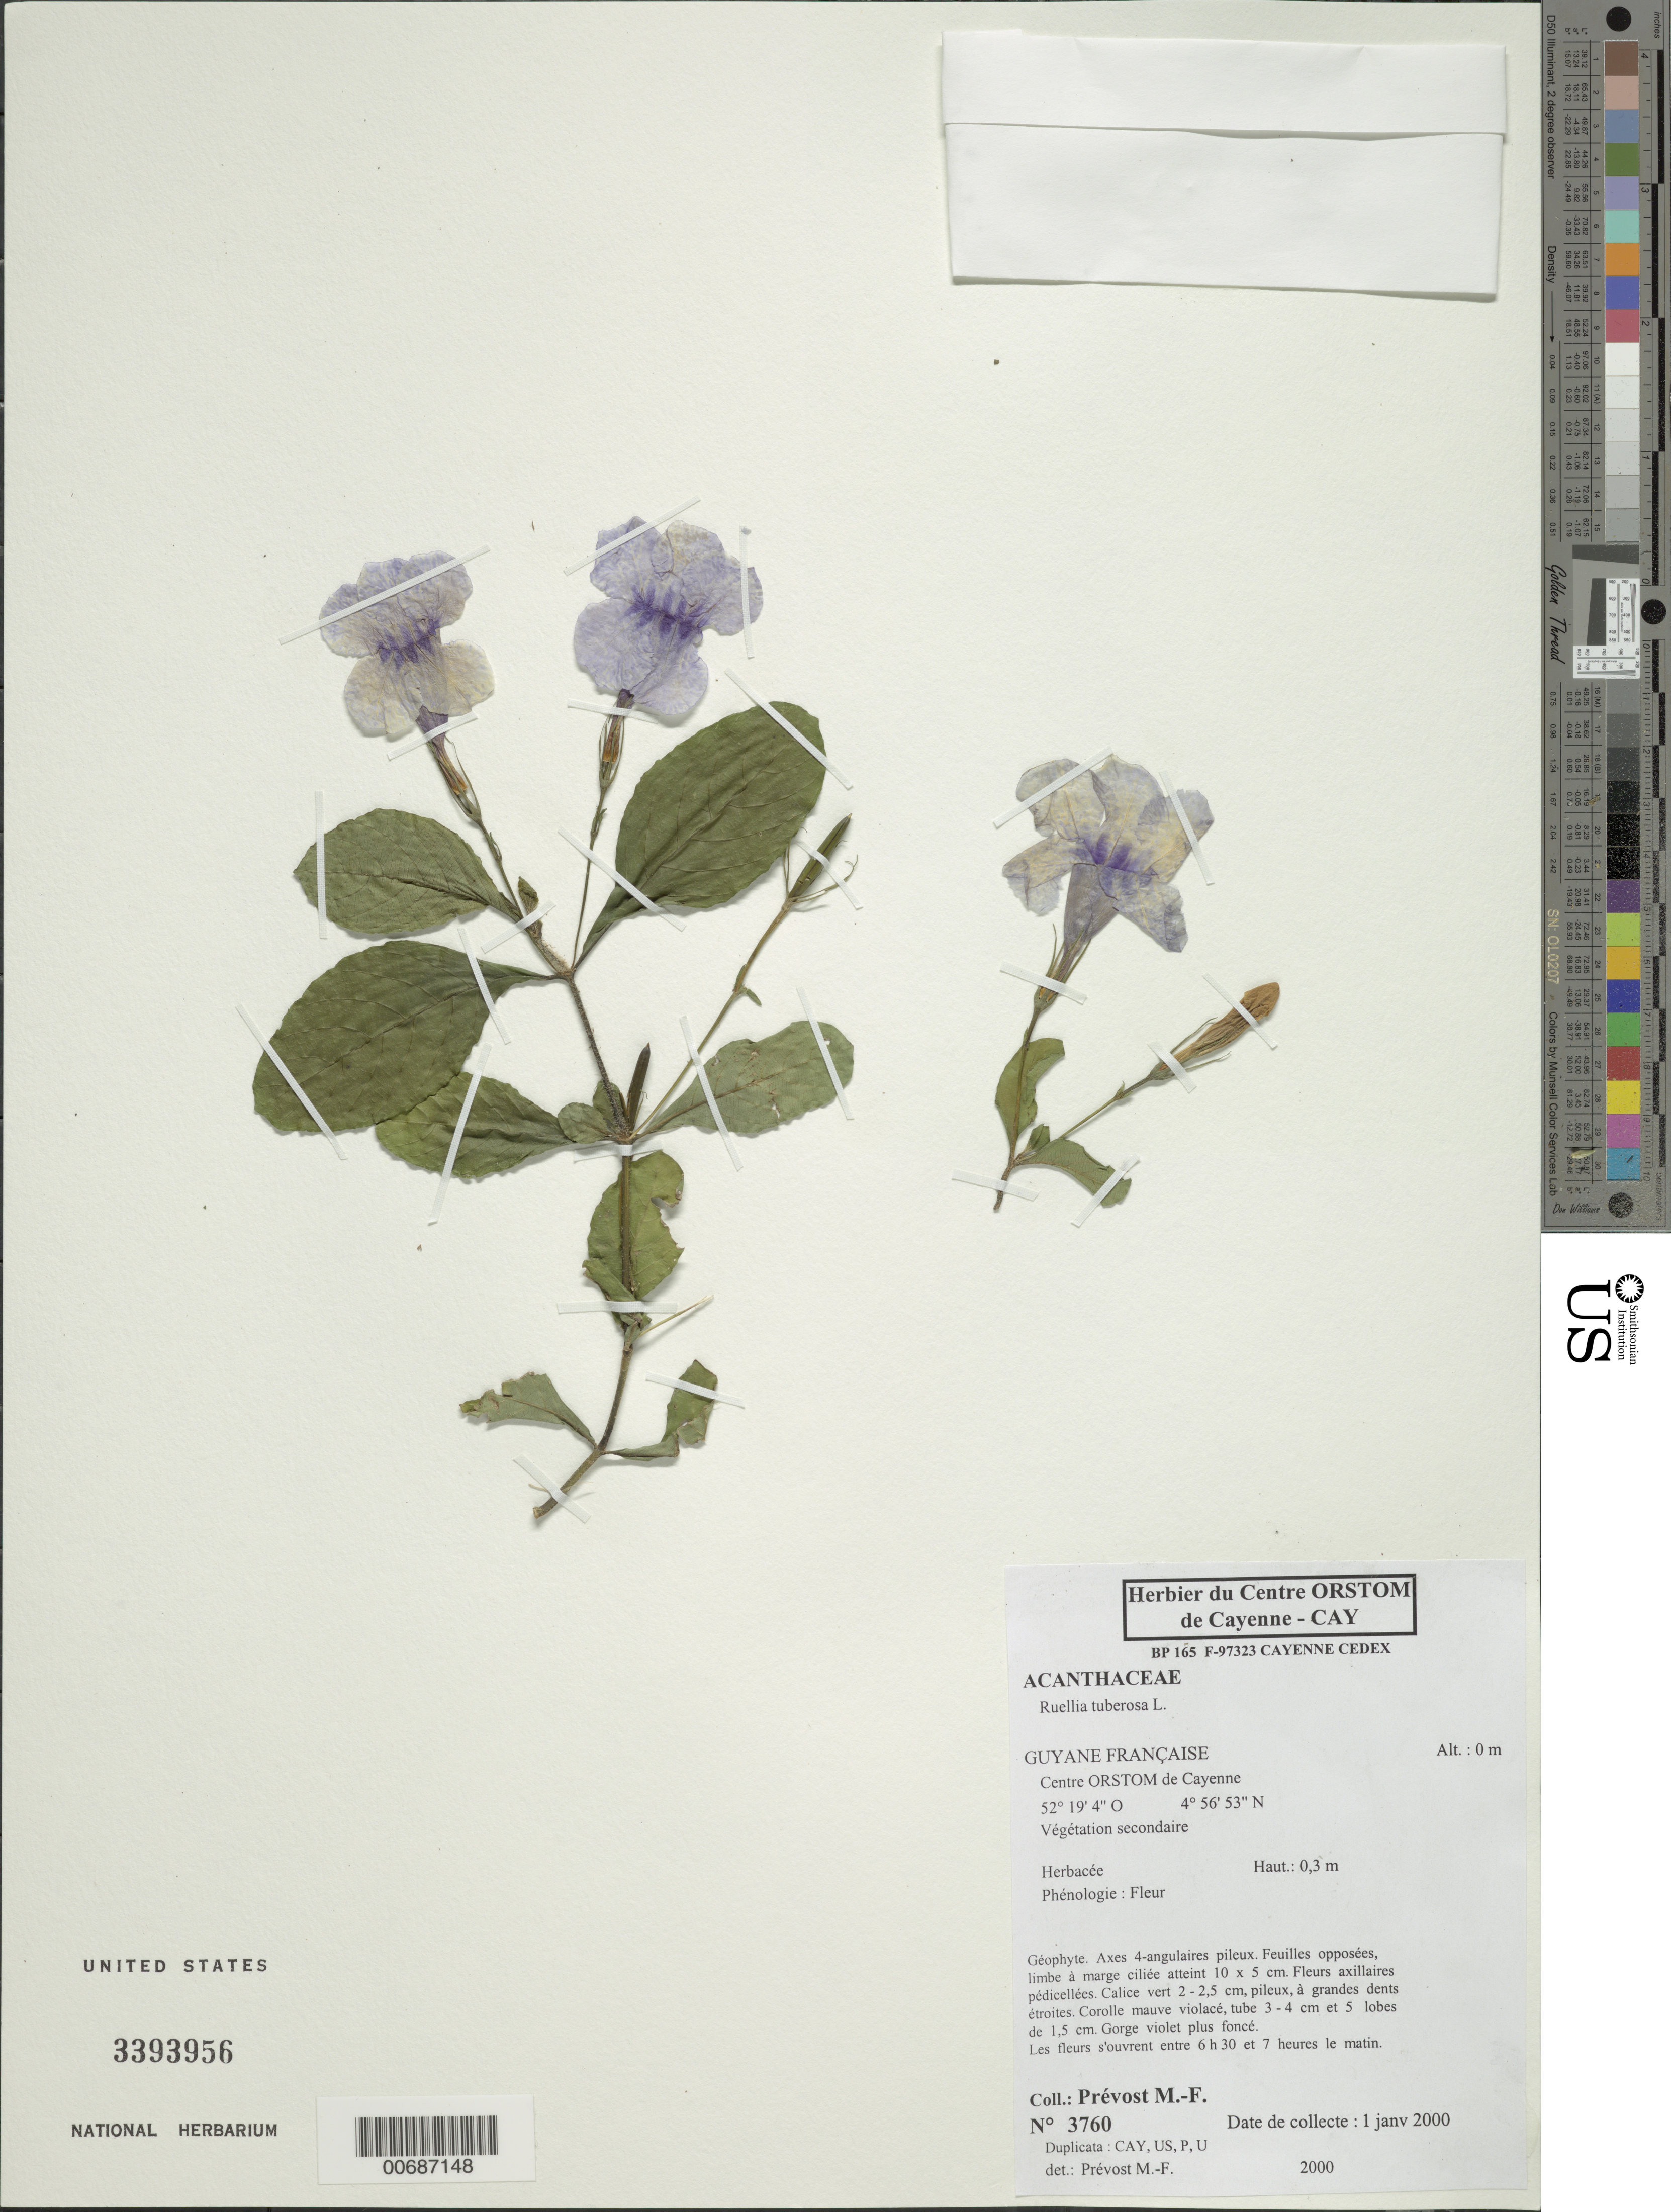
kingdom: Plantae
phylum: Tracheophyta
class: Magnoliopsida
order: Lamiales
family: Acanthaceae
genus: Ruellia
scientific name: Ruellia tuberosa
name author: L.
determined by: Prévost, M.-F.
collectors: M.-F. Prévost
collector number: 3760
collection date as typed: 1-Jan-00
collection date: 2000-01-01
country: French Guiana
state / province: Cayenne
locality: Centre ORSTOM de Cayenne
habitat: Secondary vegetation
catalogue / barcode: US 3393956